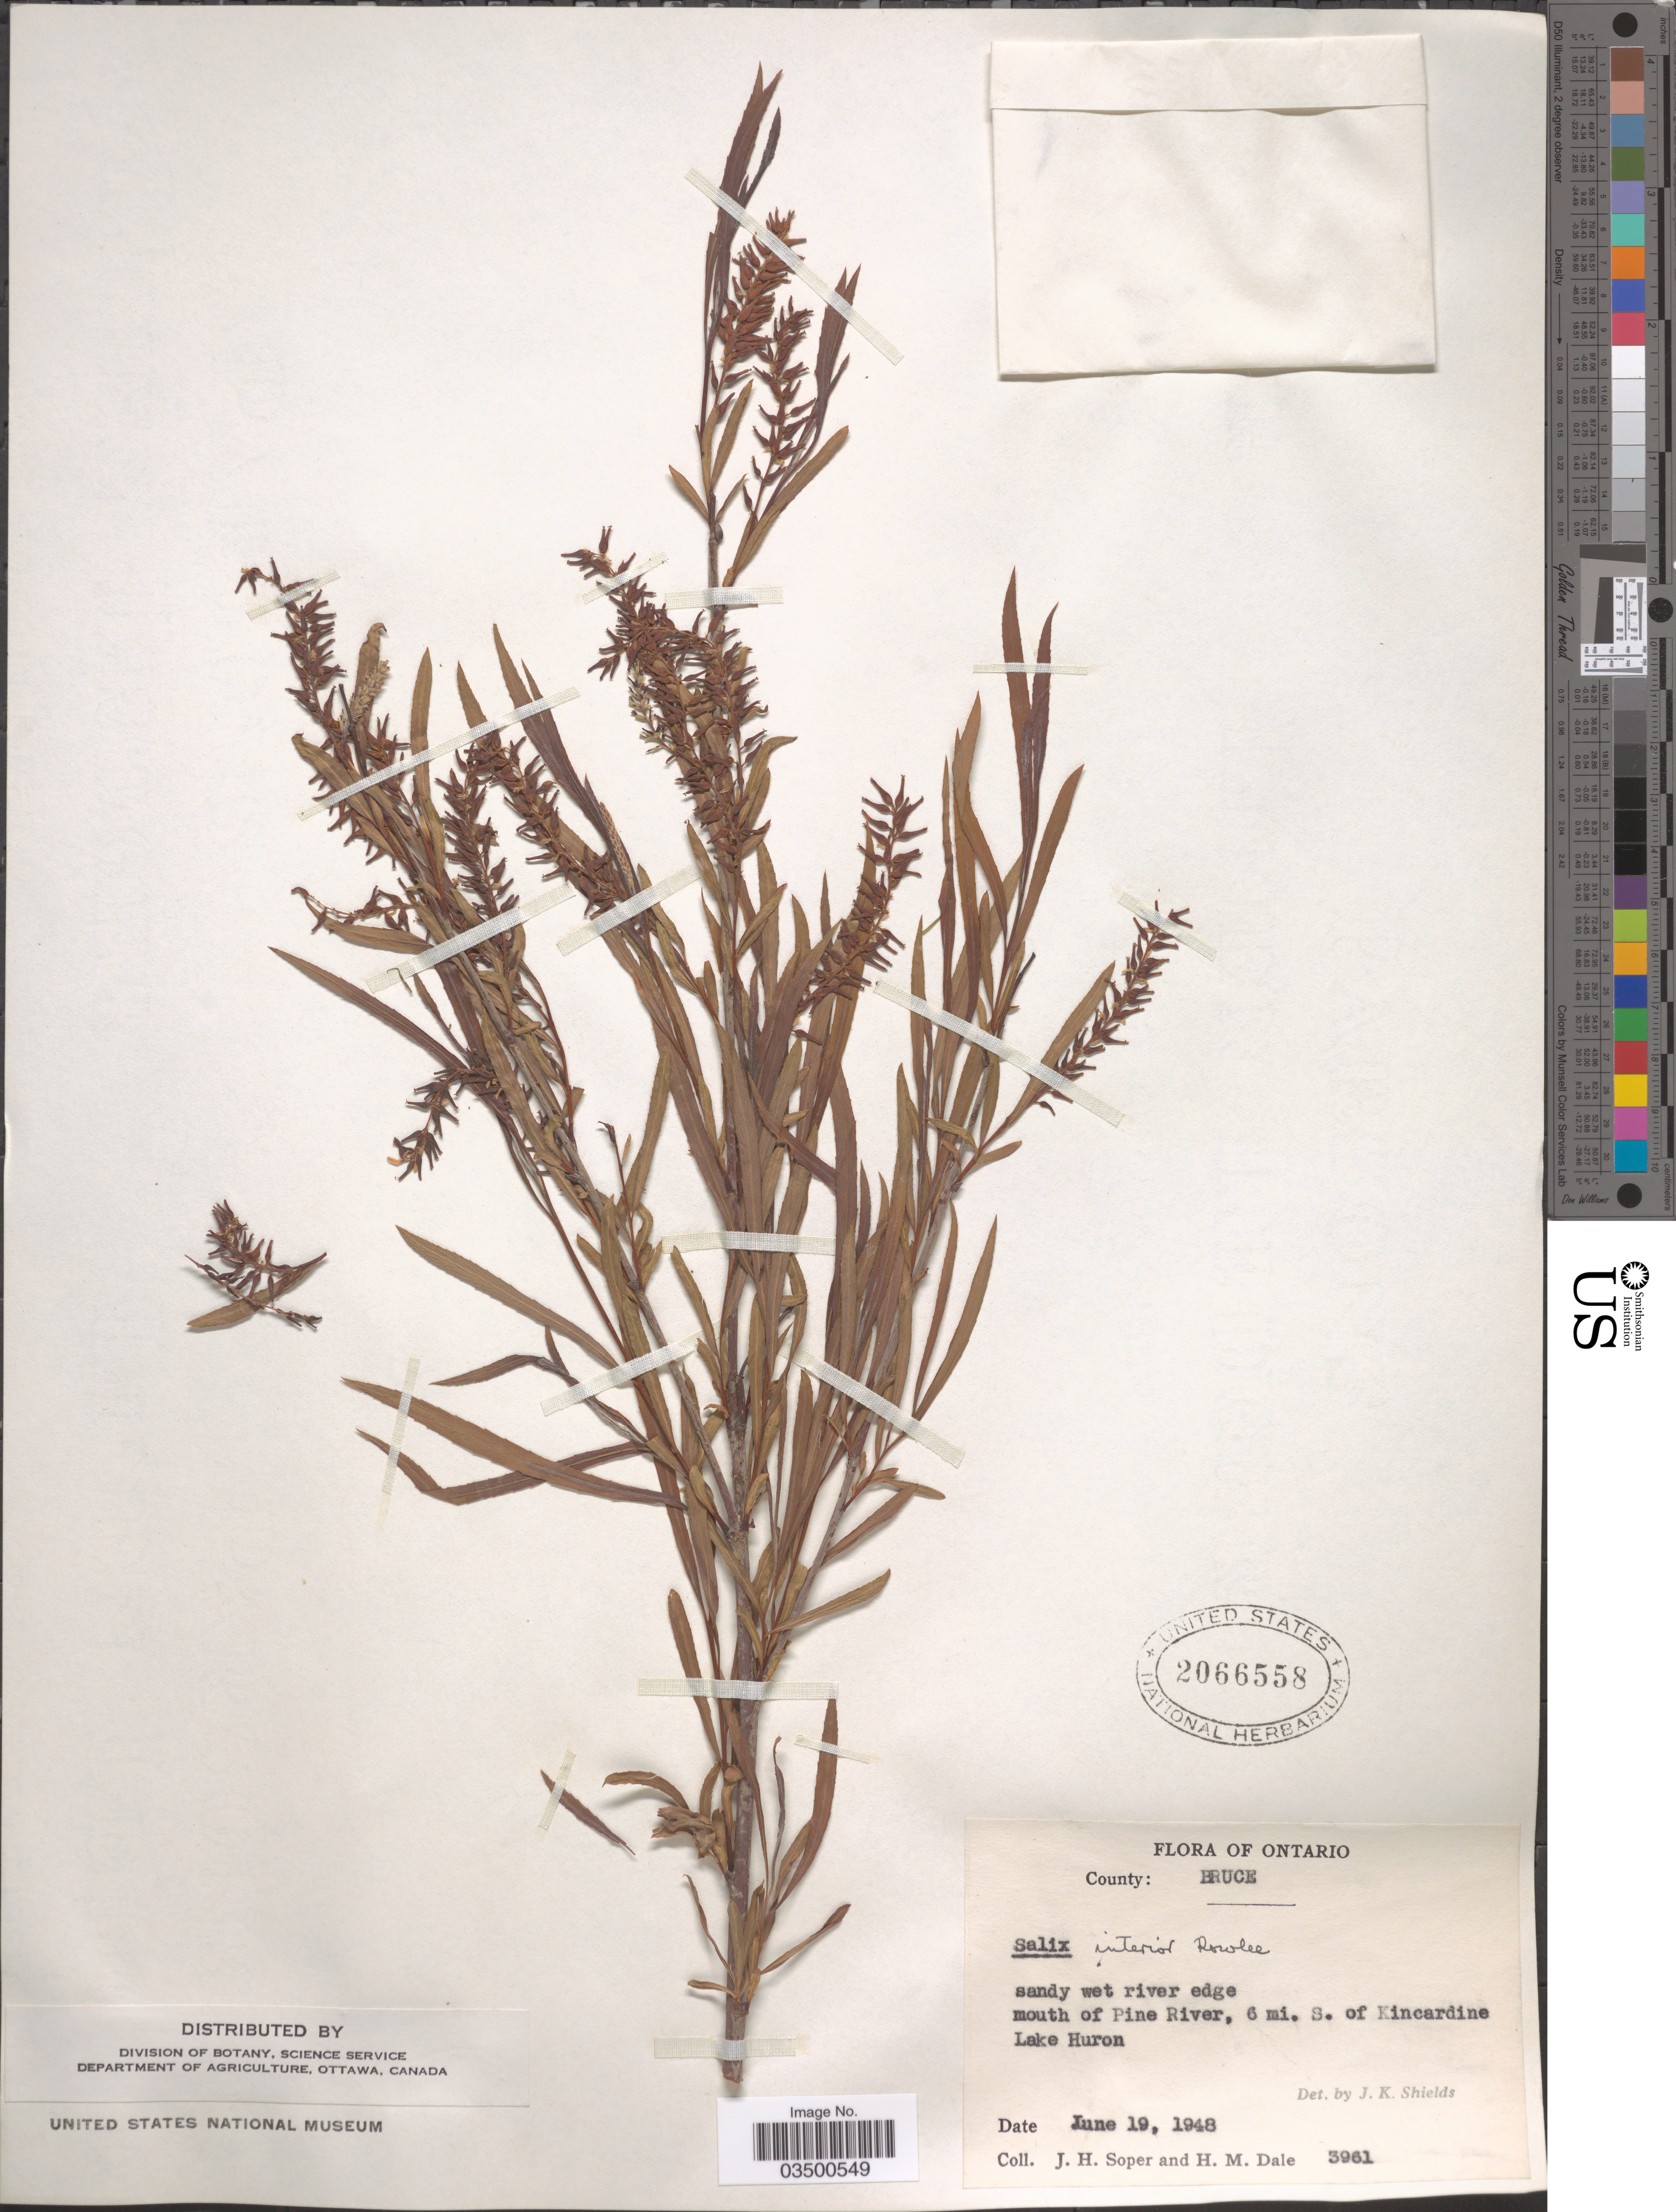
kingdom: Plantae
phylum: Tracheophyta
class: Magnoliopsida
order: Malpighiales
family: Salicaceae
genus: Salix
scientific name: Salix interior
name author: Rowlee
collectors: J. H. Soper & H. M. Dale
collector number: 3961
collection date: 1948-06-19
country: Canada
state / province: Ontario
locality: County: Bruce. Sandy wet river edge mouth of Pine River, 6 mi. S. of Kincardine Lake Huron.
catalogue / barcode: US 2066558